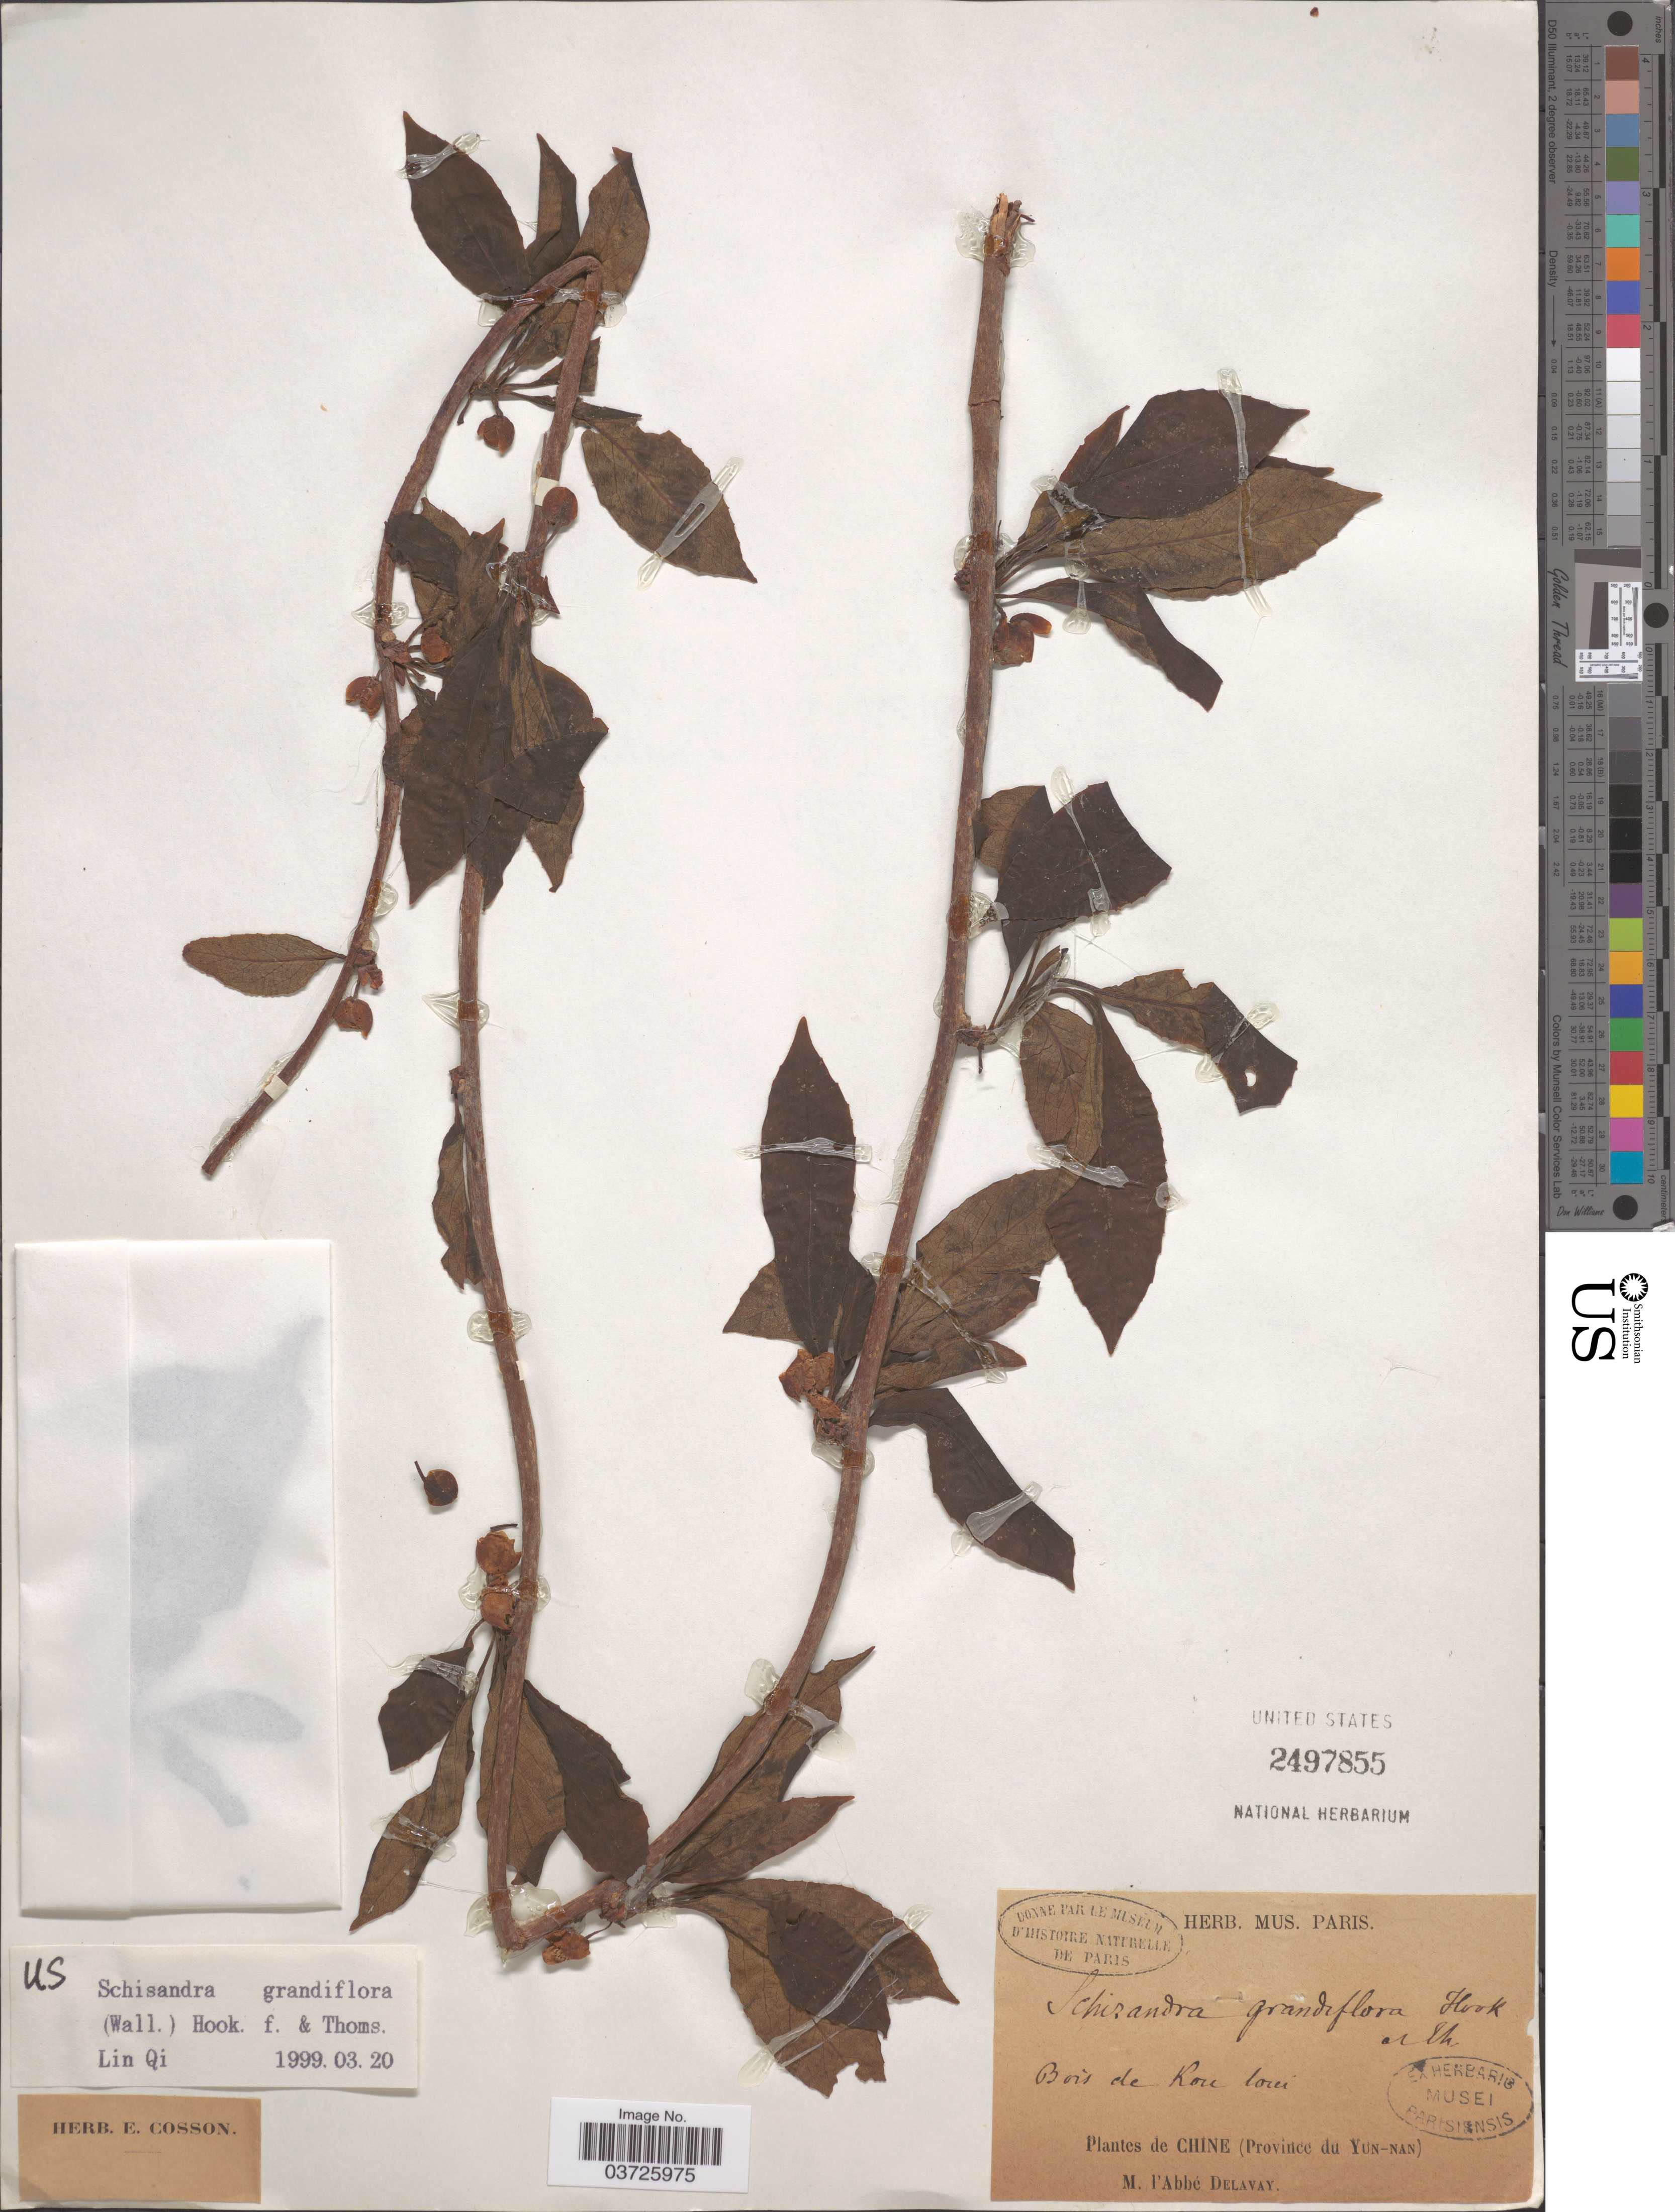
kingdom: Plantae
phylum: Tracheophyta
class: Magnoliopsida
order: Austrobaileyales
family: Schisandraceae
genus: Schisandra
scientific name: Schisandra grandiflora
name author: (Wall.) Hook. f. & Thoms.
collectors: P. Delavay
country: China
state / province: Yunnan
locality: Bois de Kou loui.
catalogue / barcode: US 2497855